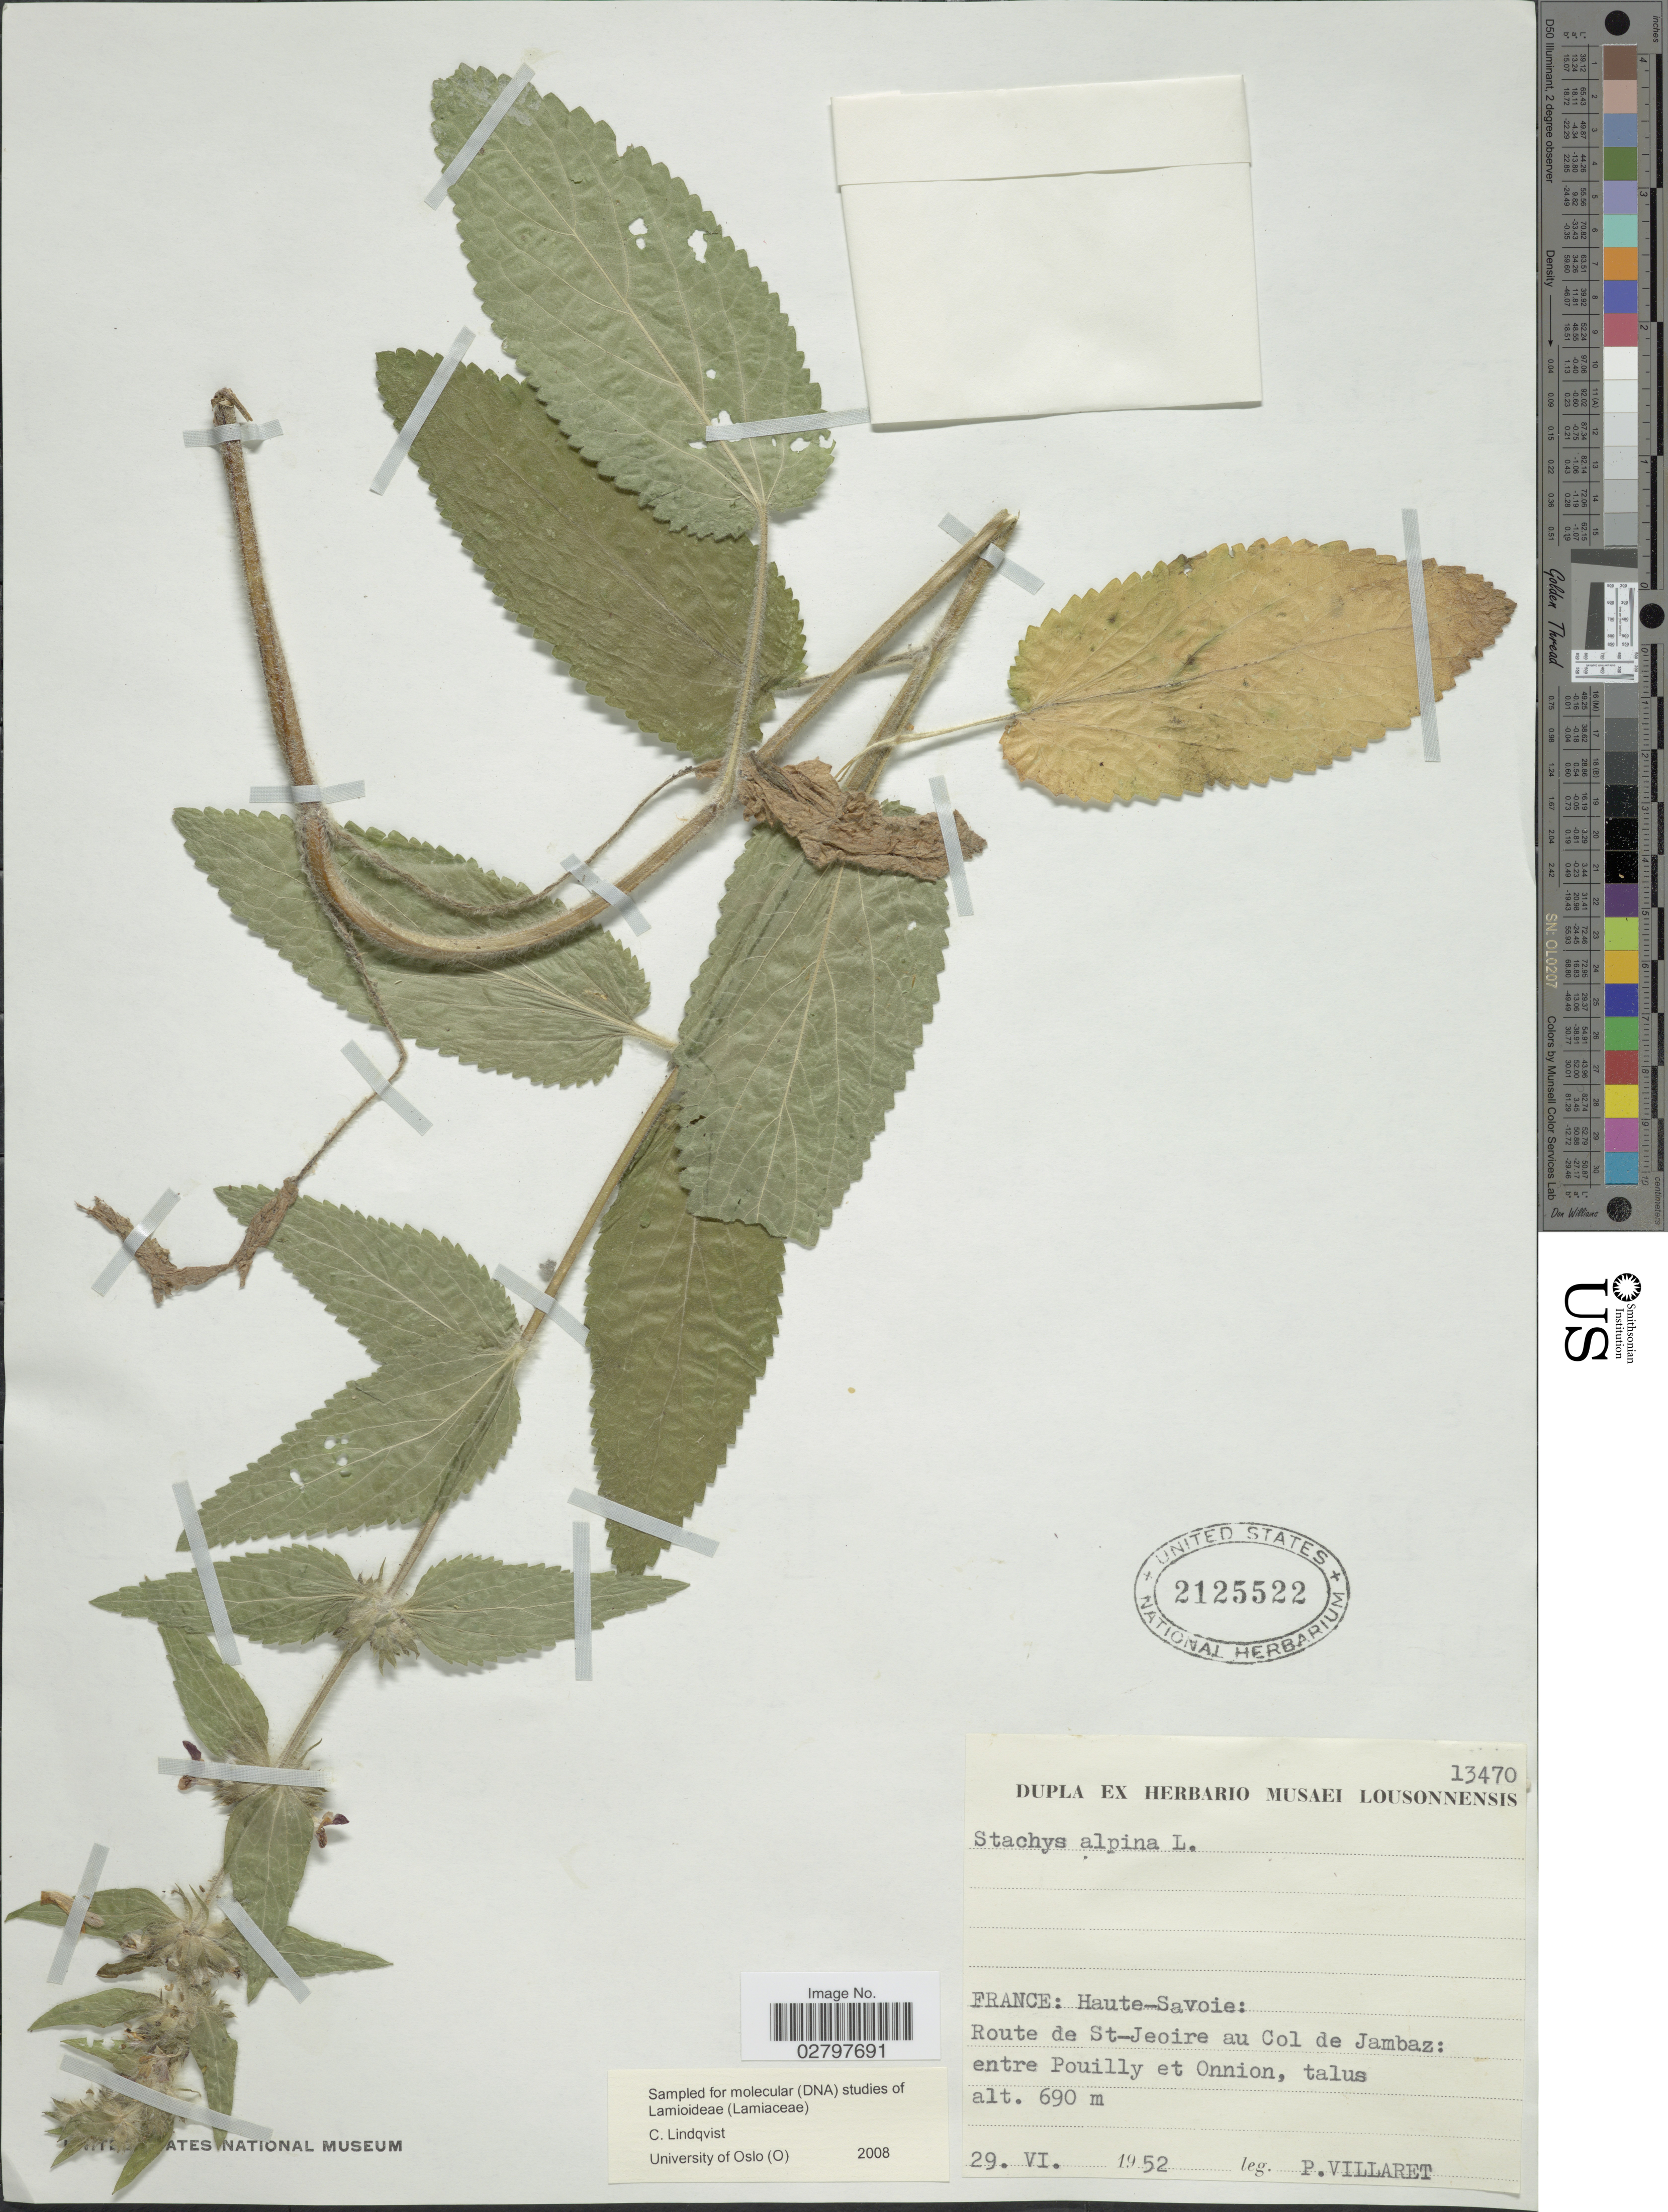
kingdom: Plantae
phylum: Tracheophyta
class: Magnoliopsida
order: Lamiales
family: Lamiaceae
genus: Stachys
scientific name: Stachys alpina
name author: L.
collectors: P. Villaret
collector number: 13470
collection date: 1952-06-29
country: France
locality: Haute-Savoie: Route de St-Jeoire au Col de Jambaz: entre Pouilly et Onnion, talus.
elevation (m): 690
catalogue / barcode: US 2125522